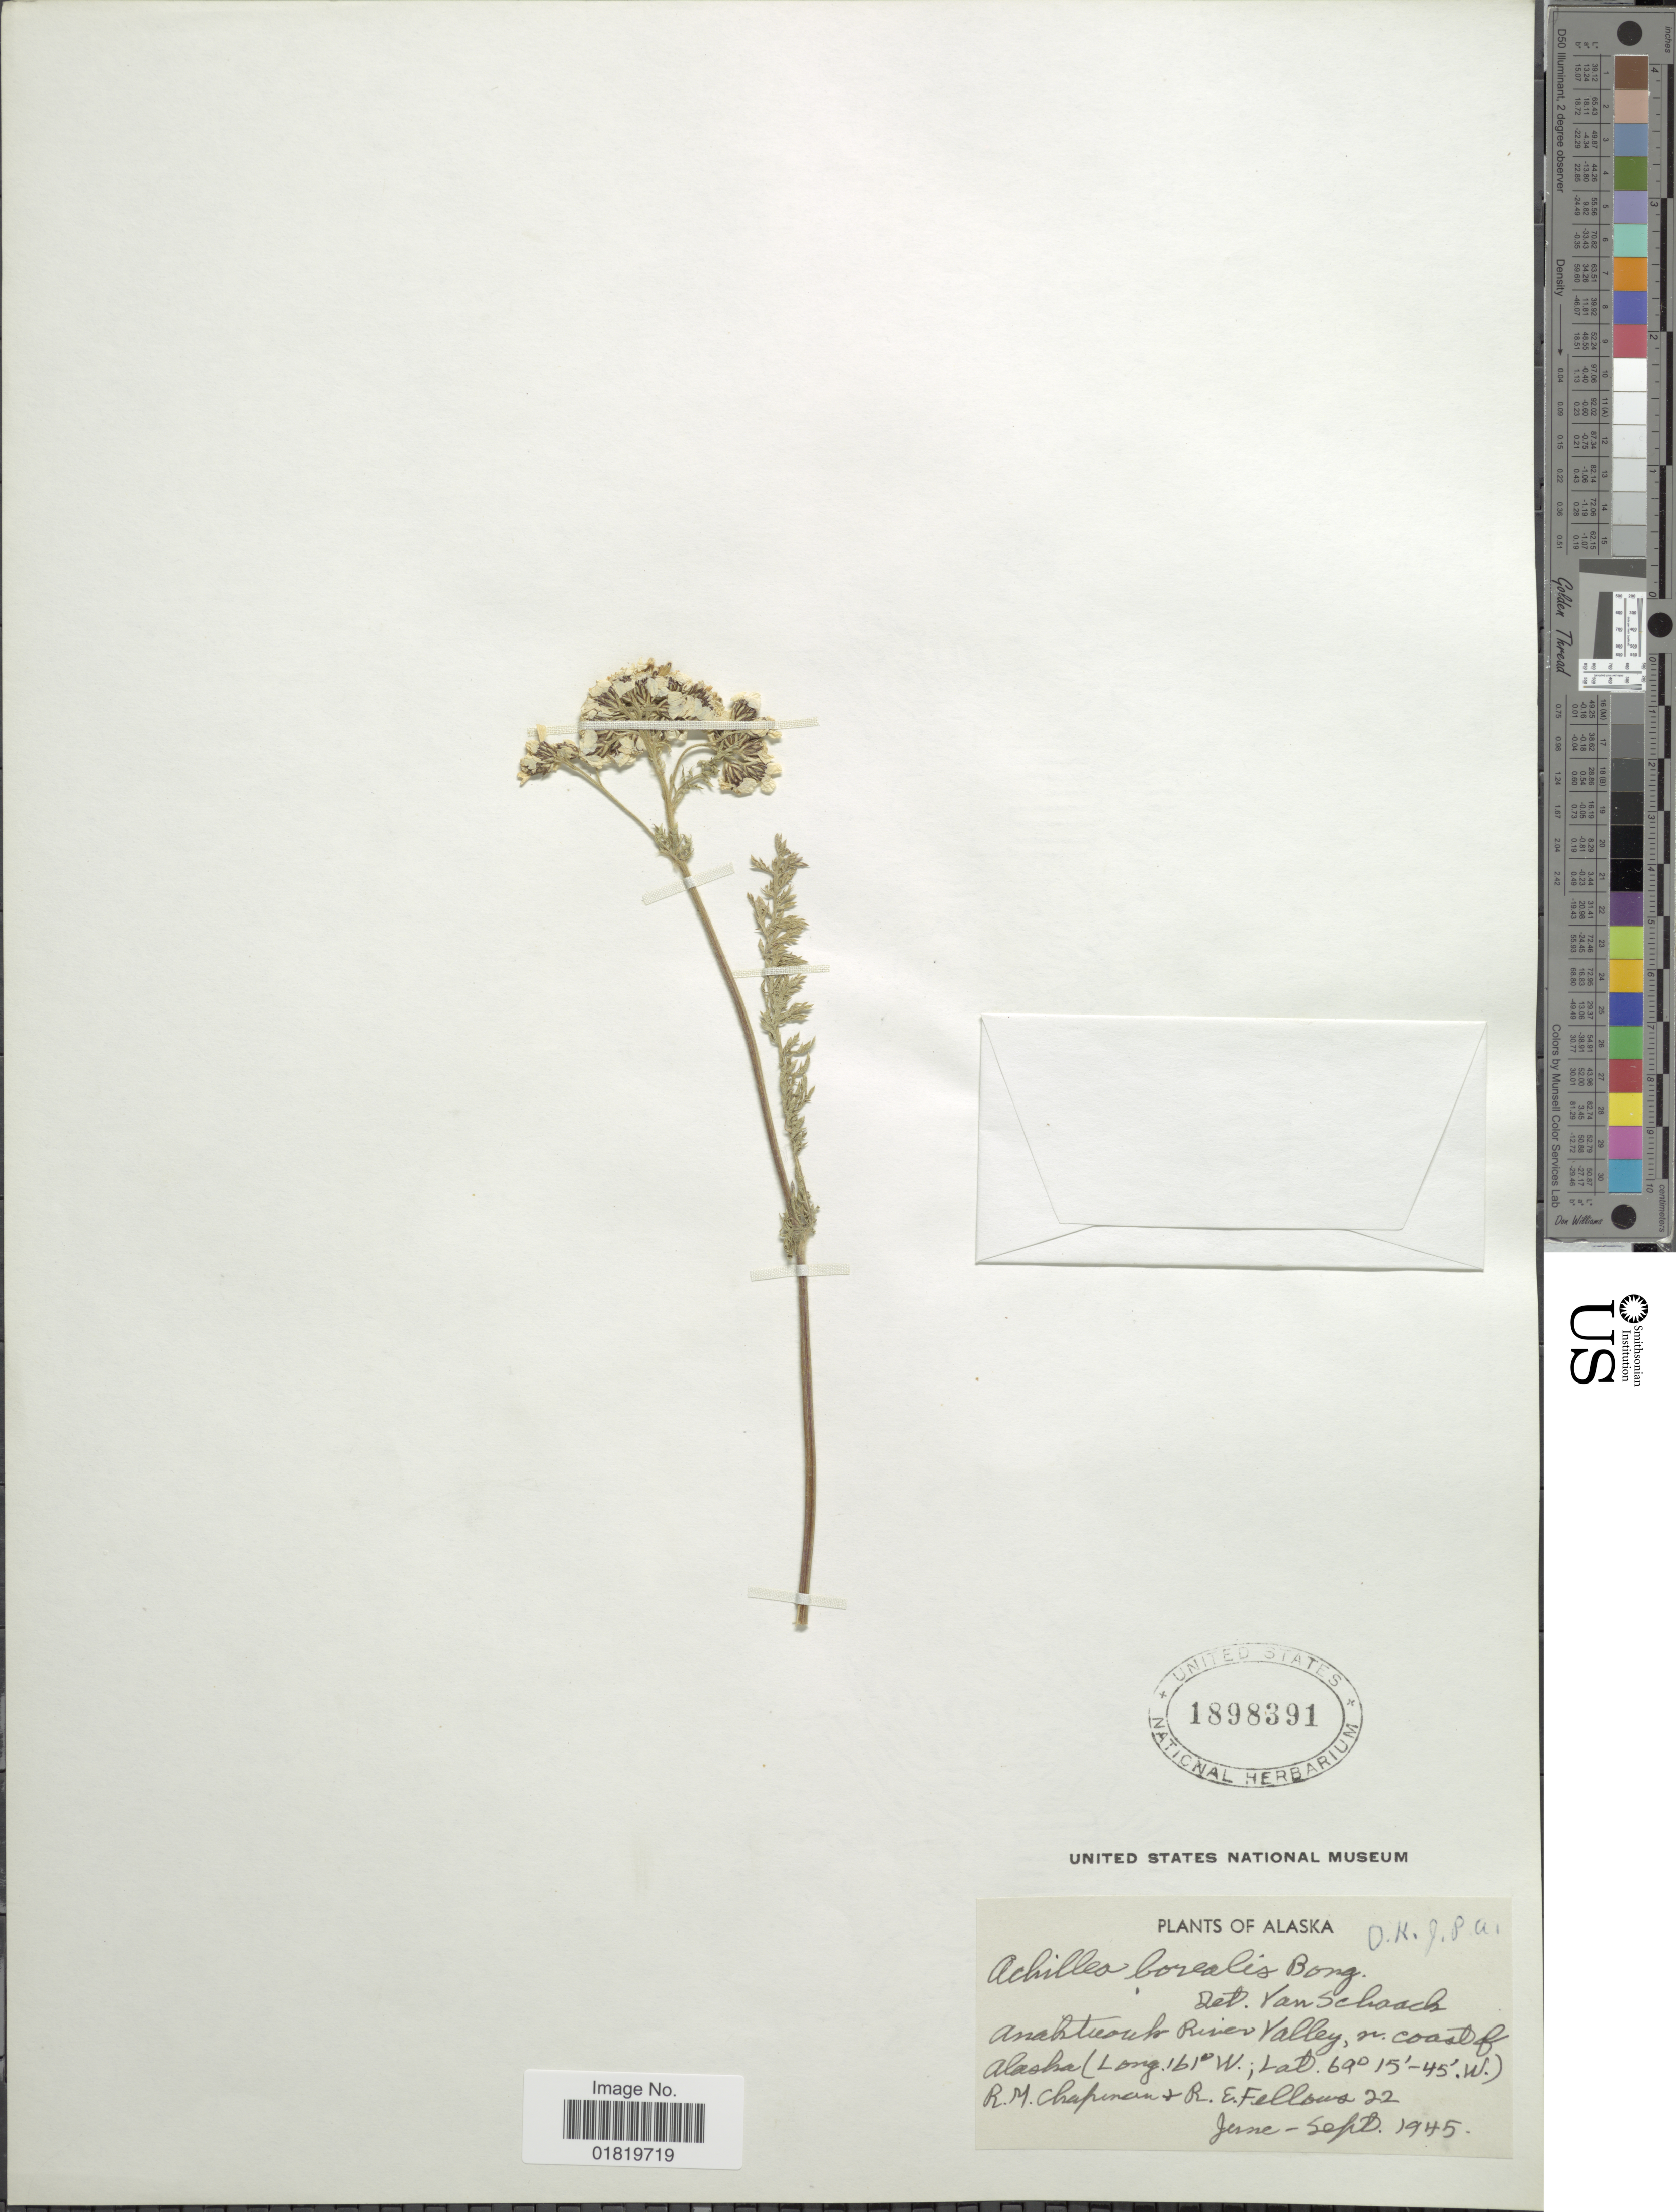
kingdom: Plantae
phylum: Tracheophyta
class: Magnoliopsida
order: Asterales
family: Asteraceae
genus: Achillea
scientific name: Achillea borealis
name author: Bong.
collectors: R. M. Chapman & R. Fellows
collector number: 22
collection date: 1945-06/1945-09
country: United States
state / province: Alaska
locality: Anaktuouk River Valley, N. Coast of Alaska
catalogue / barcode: US 1898391